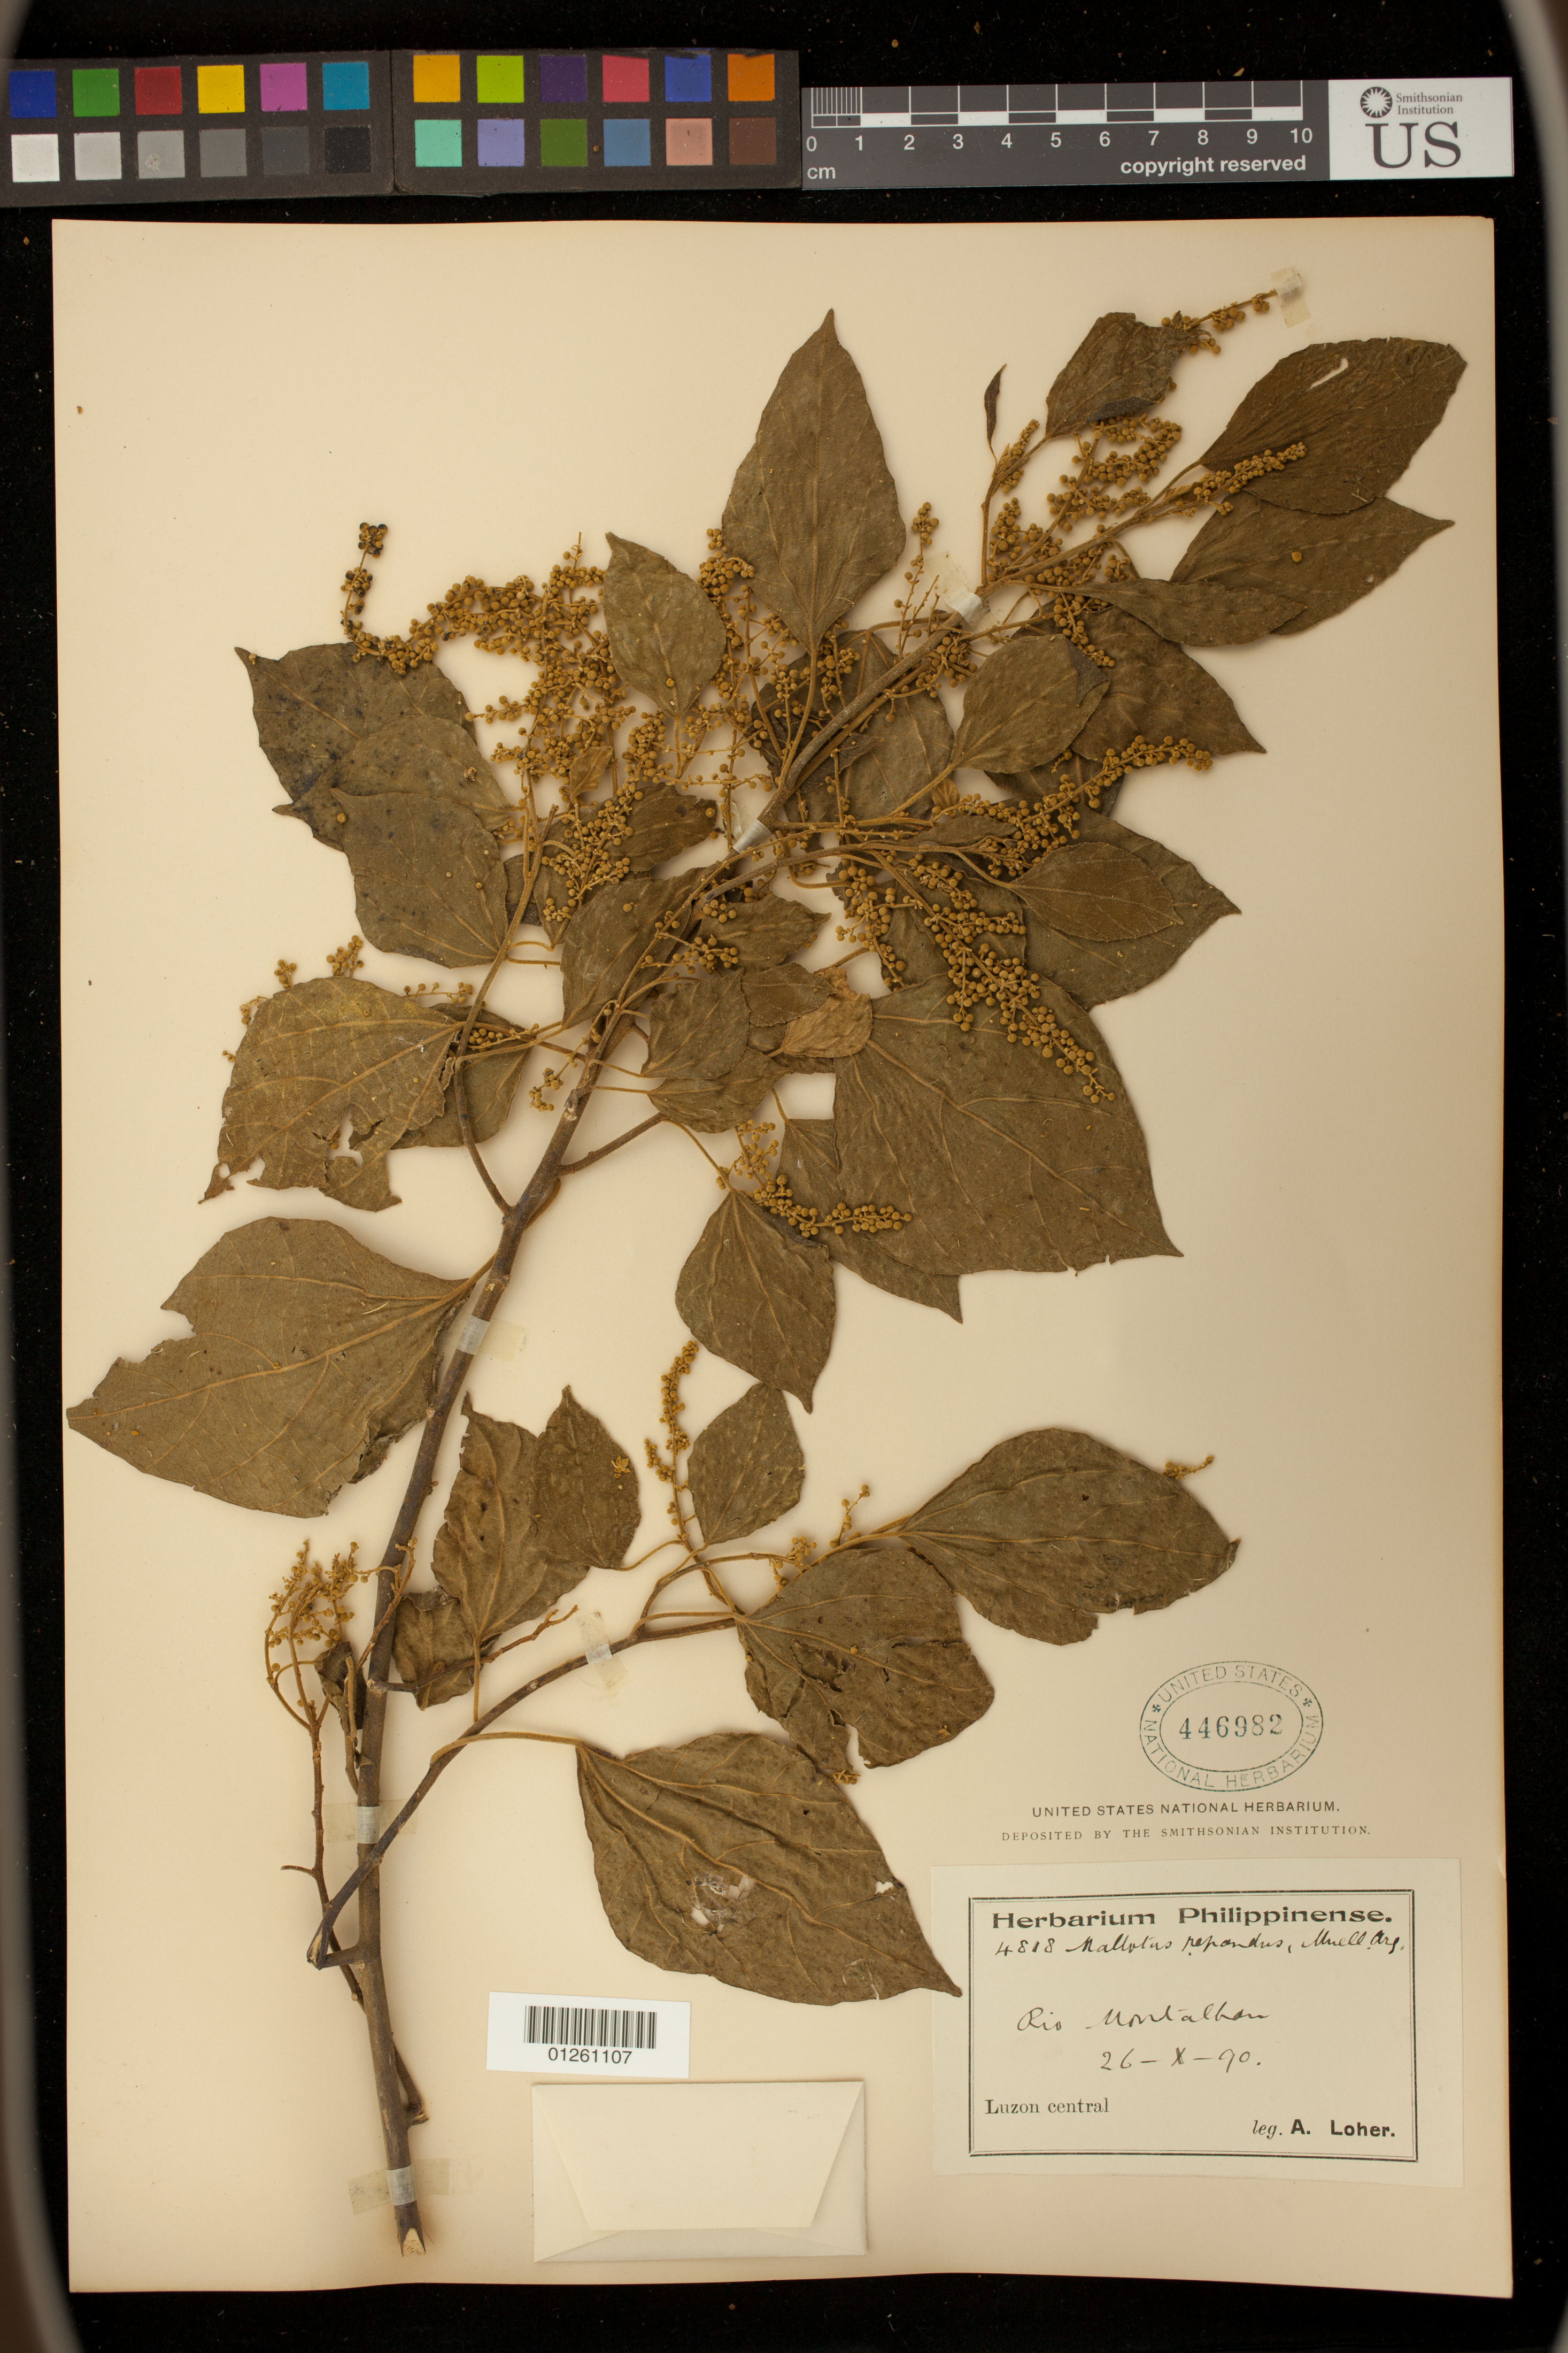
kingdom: Plantae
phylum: Tracheophyta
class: Magnoliopsida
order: Malpighiales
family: Euphorbiaceae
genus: Mallotus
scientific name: Mallotus repandus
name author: (Rottler) Müll. Arg.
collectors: A. Loher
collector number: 4818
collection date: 1890-10-26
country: Philippines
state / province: Calabarzon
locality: Rio Montalban, Luzon central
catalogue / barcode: US 446982